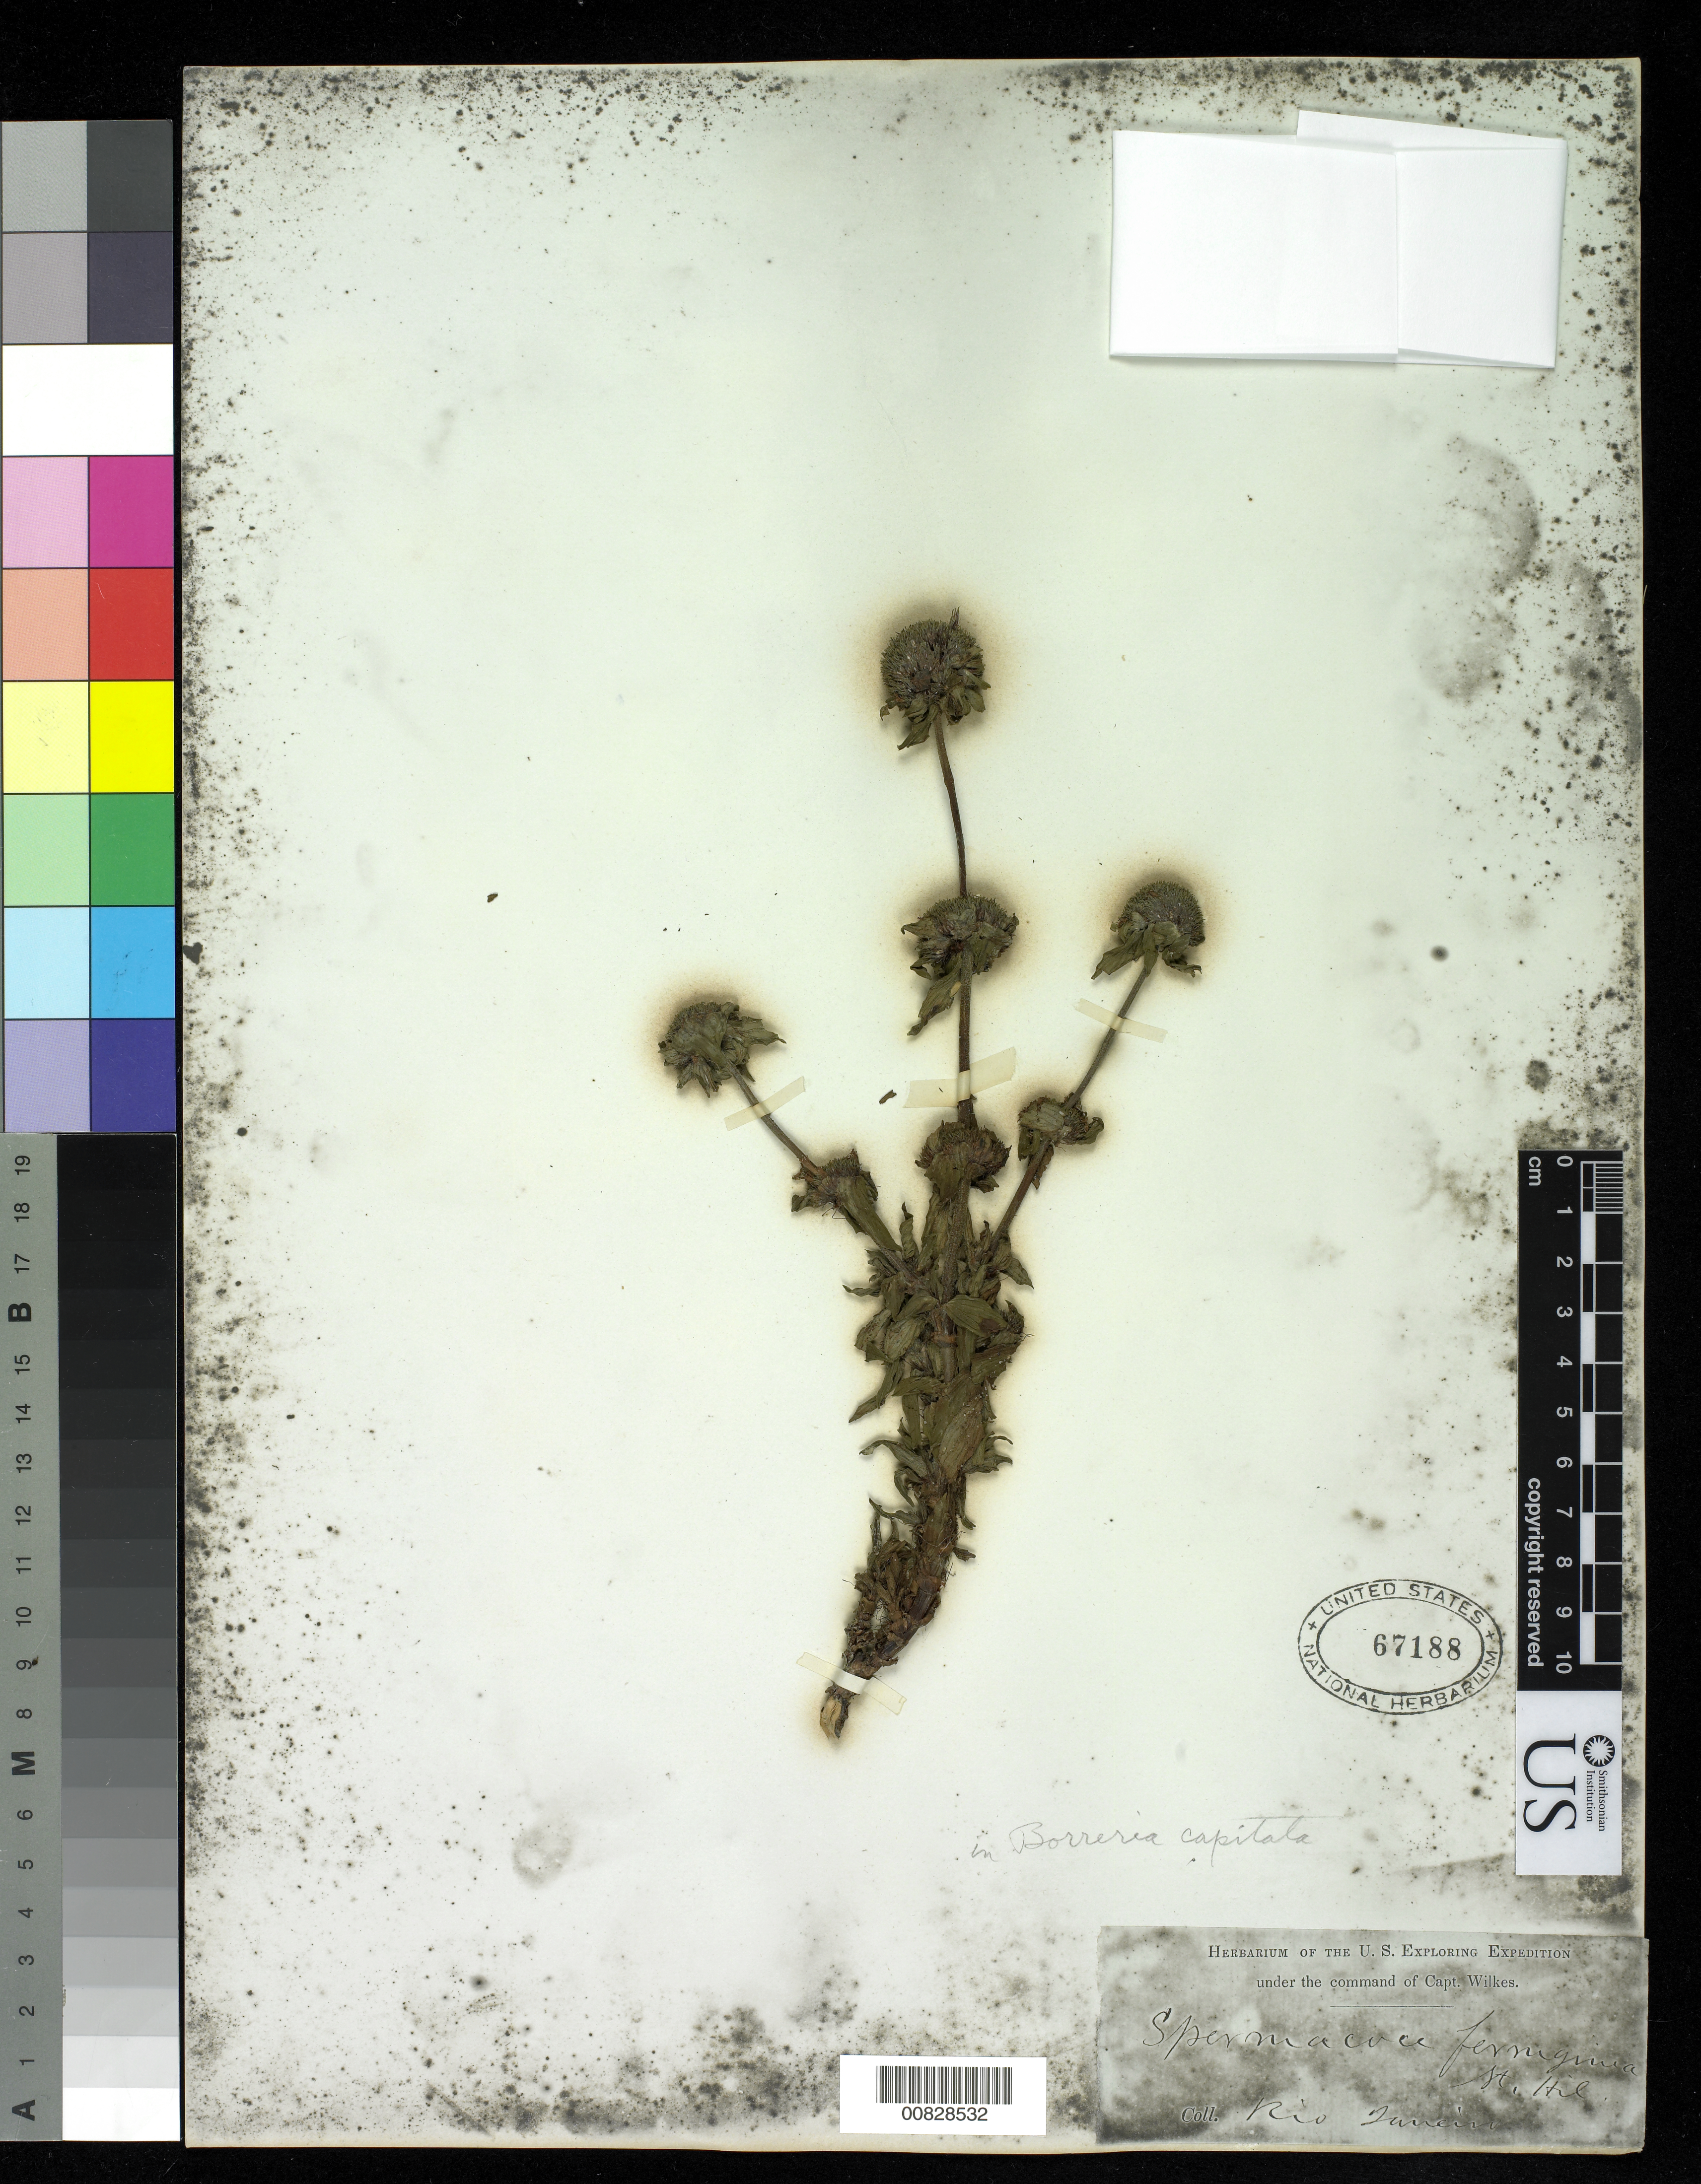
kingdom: Plantae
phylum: Tracheophyta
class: Magnoliopsida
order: Gentianales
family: Rubiaceae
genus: Borreria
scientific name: Borreria capitata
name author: (Ruiz & Pav.) DC.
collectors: Wilkes Explor. Exped.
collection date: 1838/1842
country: Brazil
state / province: Rio de Janeiro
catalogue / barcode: US 67188